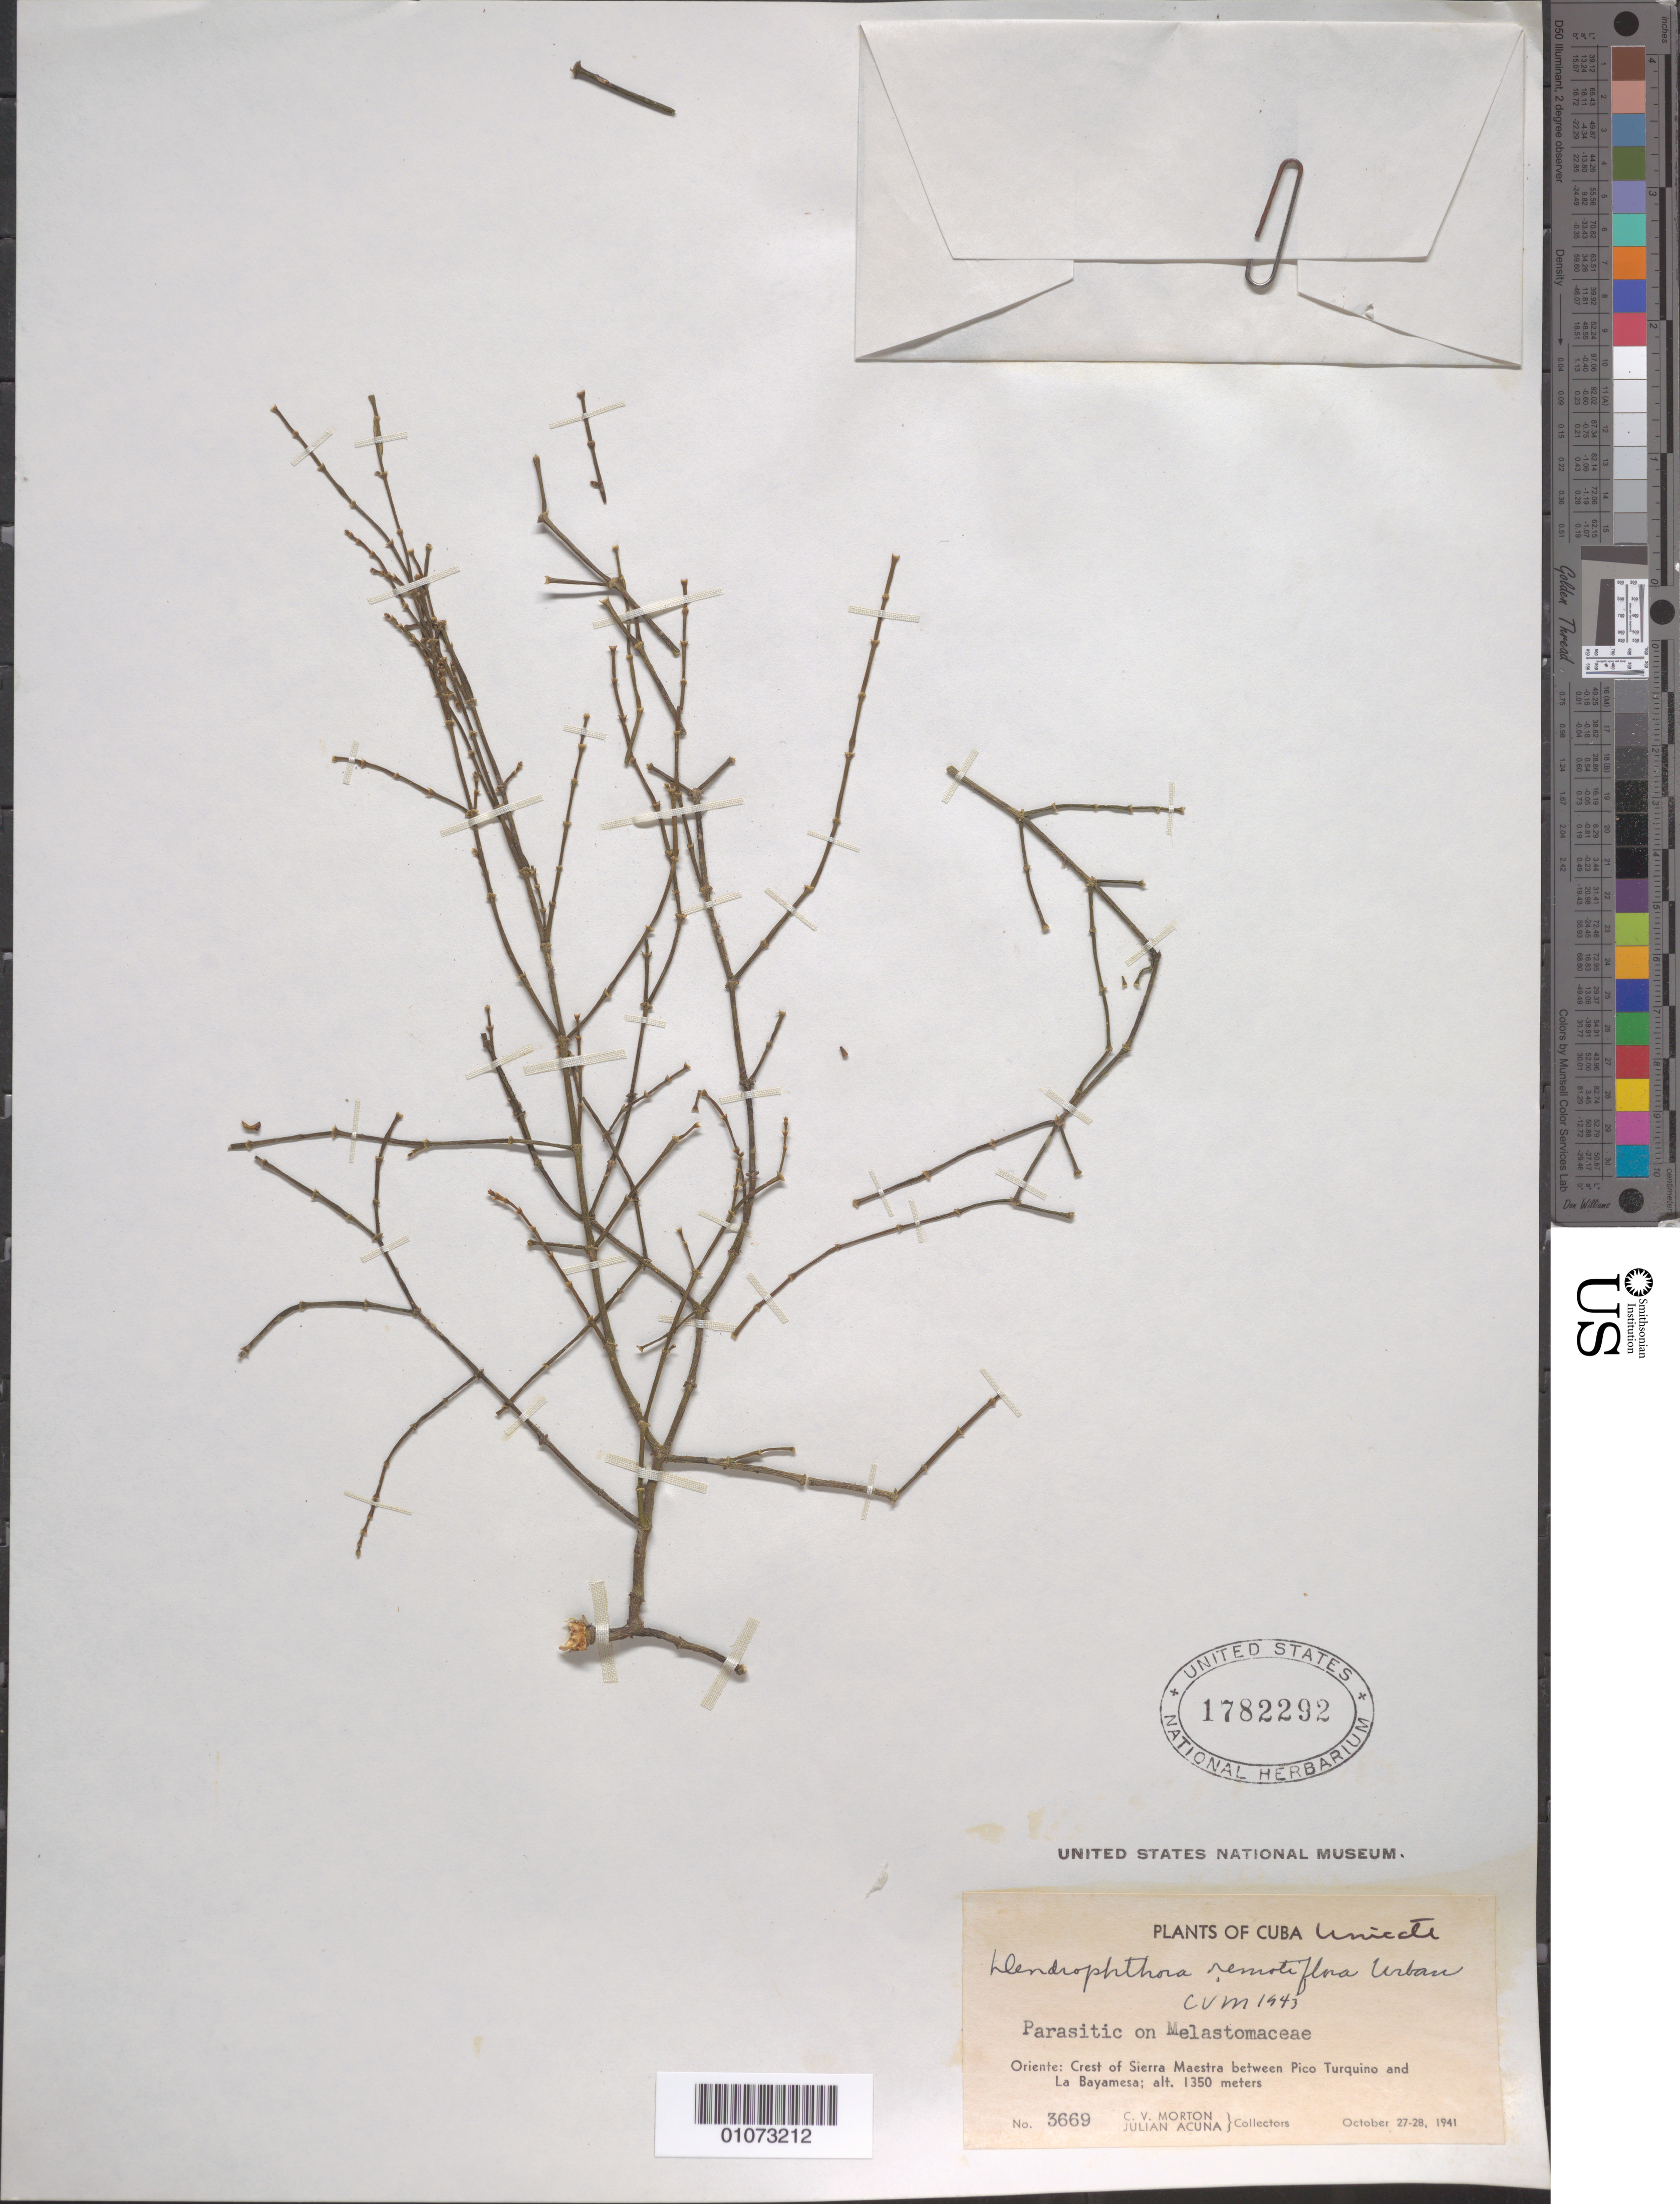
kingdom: Plantae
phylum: Tracheophyta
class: Magnoliopsida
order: Santalales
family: Viscaceae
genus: Dendrophthora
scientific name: Dendrophthora remotiflora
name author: Urb.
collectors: C. V. Morton & J. Acuña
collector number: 3669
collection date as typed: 27 Oct 1914 to 28 Oct 1914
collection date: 1914-10-27/1914-10-28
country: Cuba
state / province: Oriente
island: Cuba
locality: Between Pico Turquino and La Bayamesa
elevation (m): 1350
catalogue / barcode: US 1782292